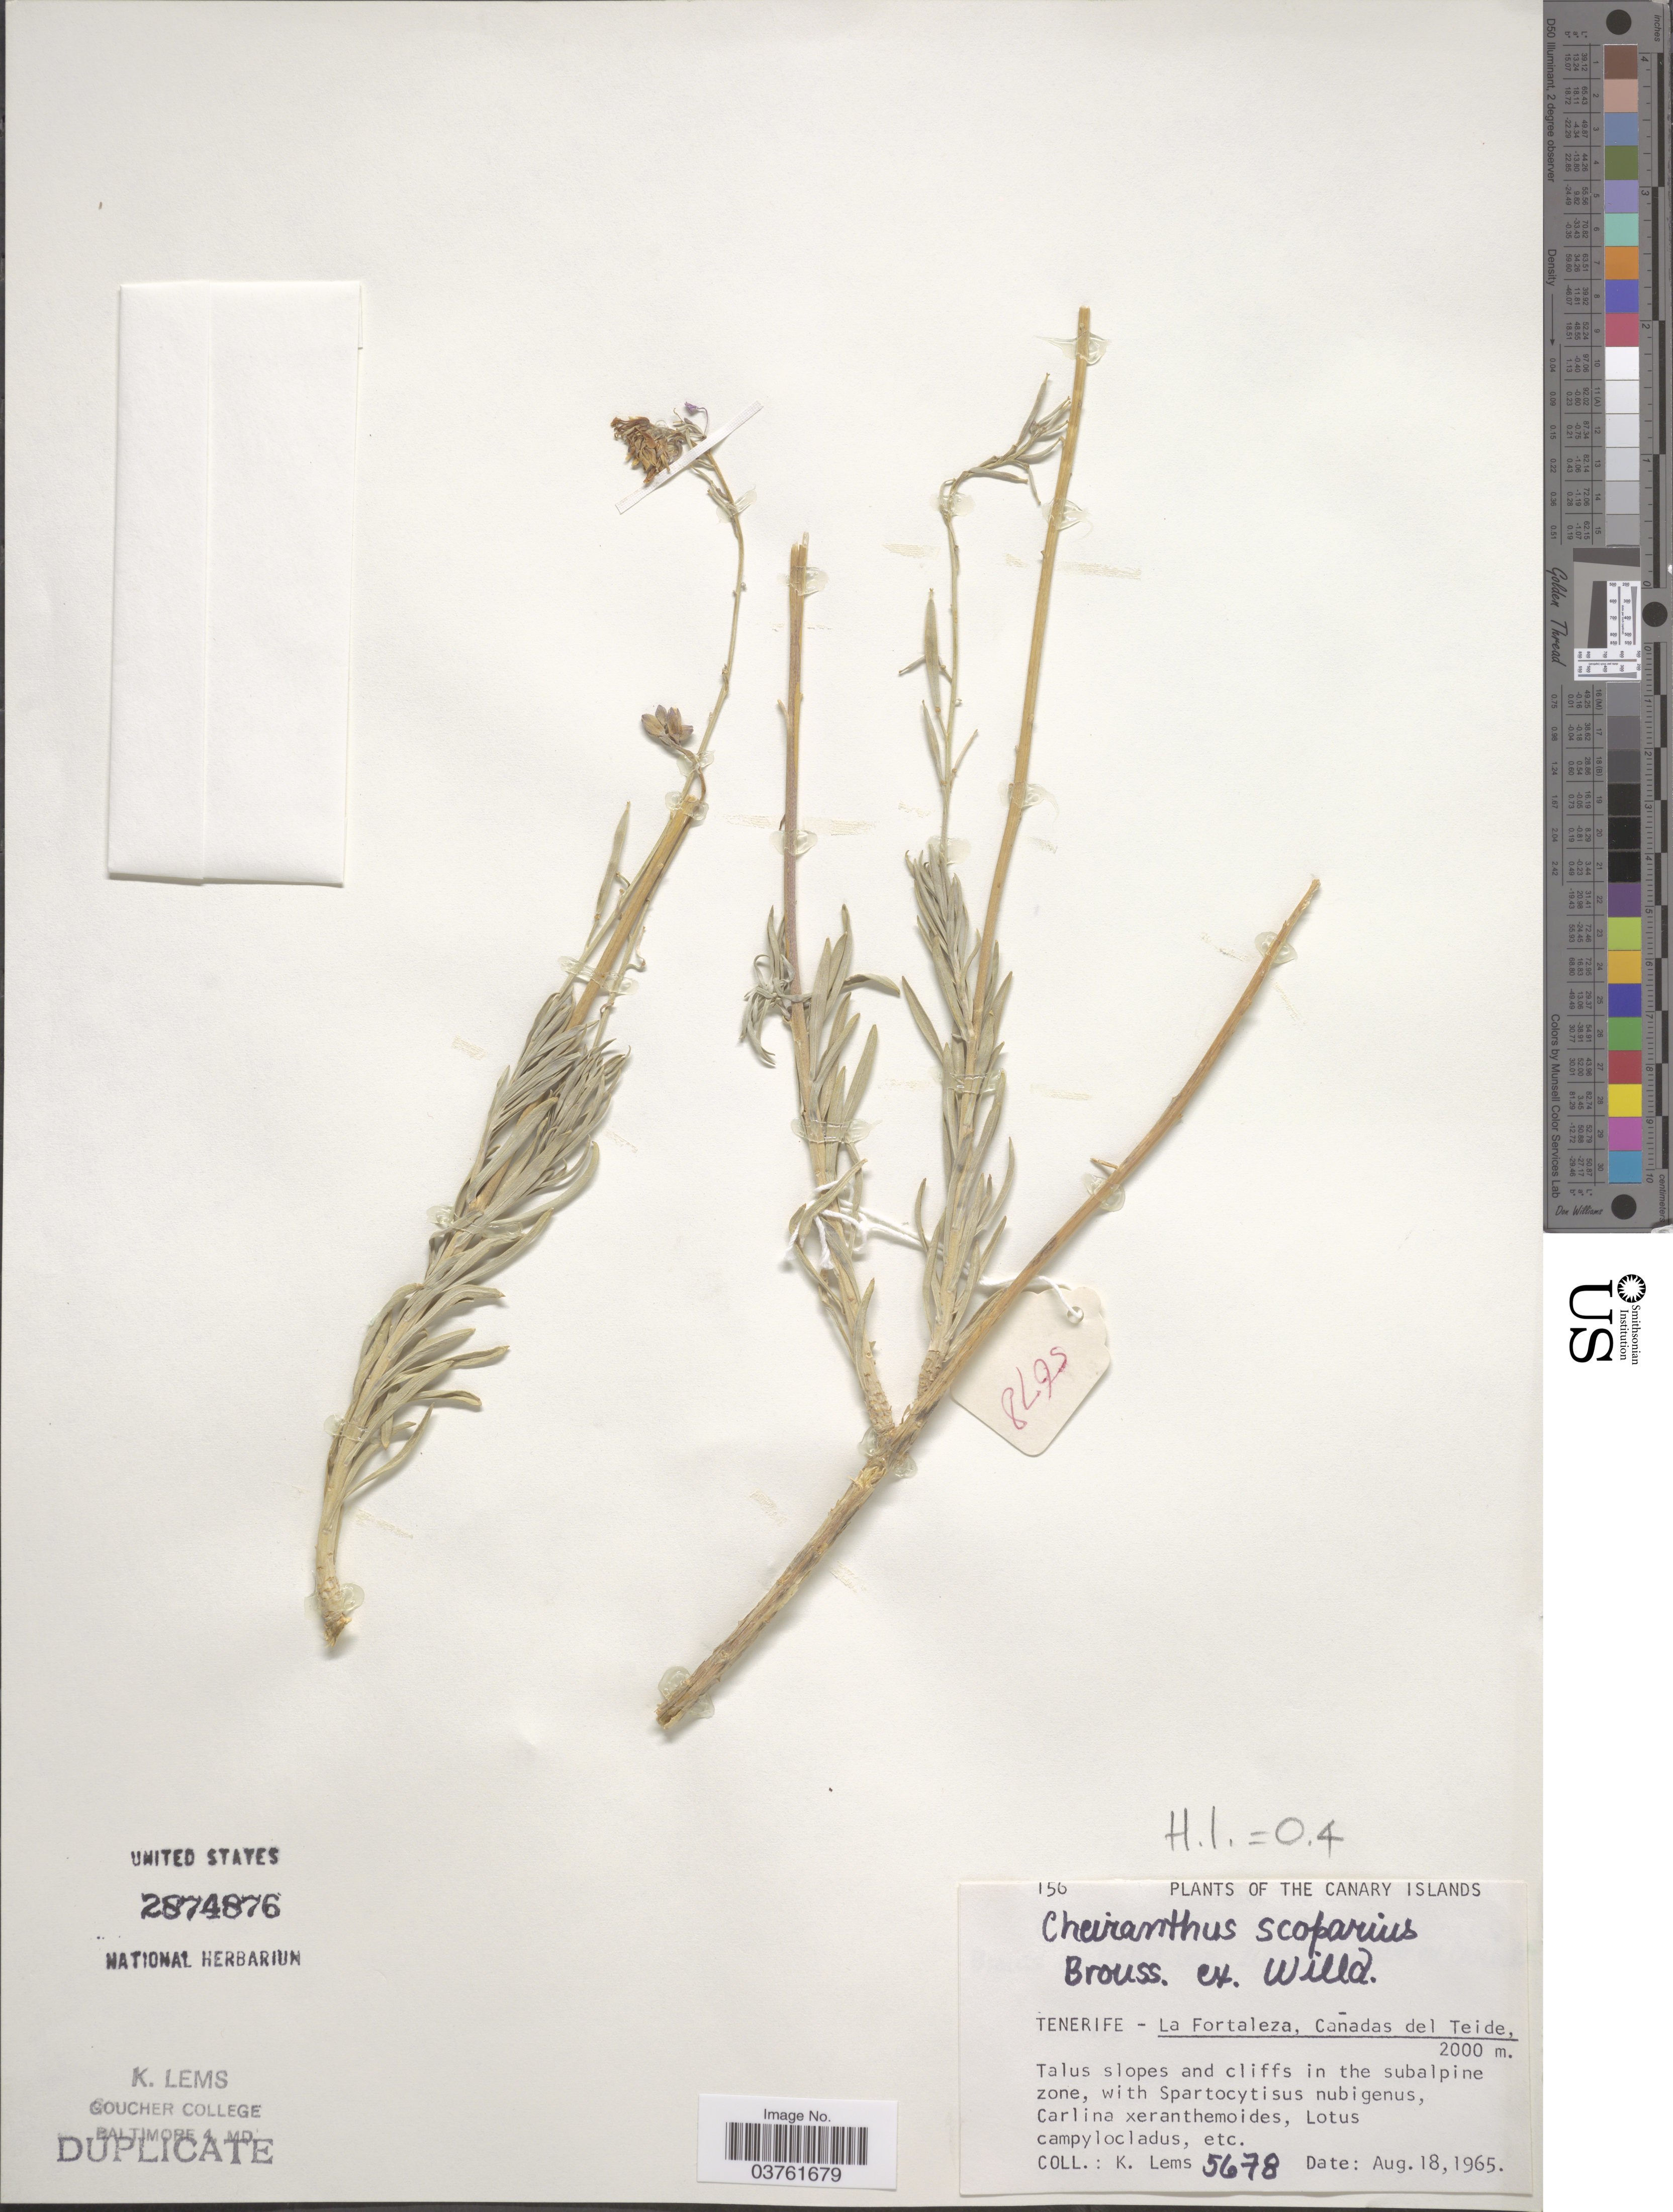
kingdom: Plantae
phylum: Tracheophyta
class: Magnoliopsida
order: Brassicales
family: Brassicaceae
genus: Cheiranthus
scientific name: Cheiranthus scoparius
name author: Brouss. ex Willd.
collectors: K. Lems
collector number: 5678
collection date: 1965-08-18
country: Spain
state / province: Canarias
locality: Canary Islands. Tenerife - La Fortaleza, Cañadas del Teide.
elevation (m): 2000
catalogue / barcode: US 2874876